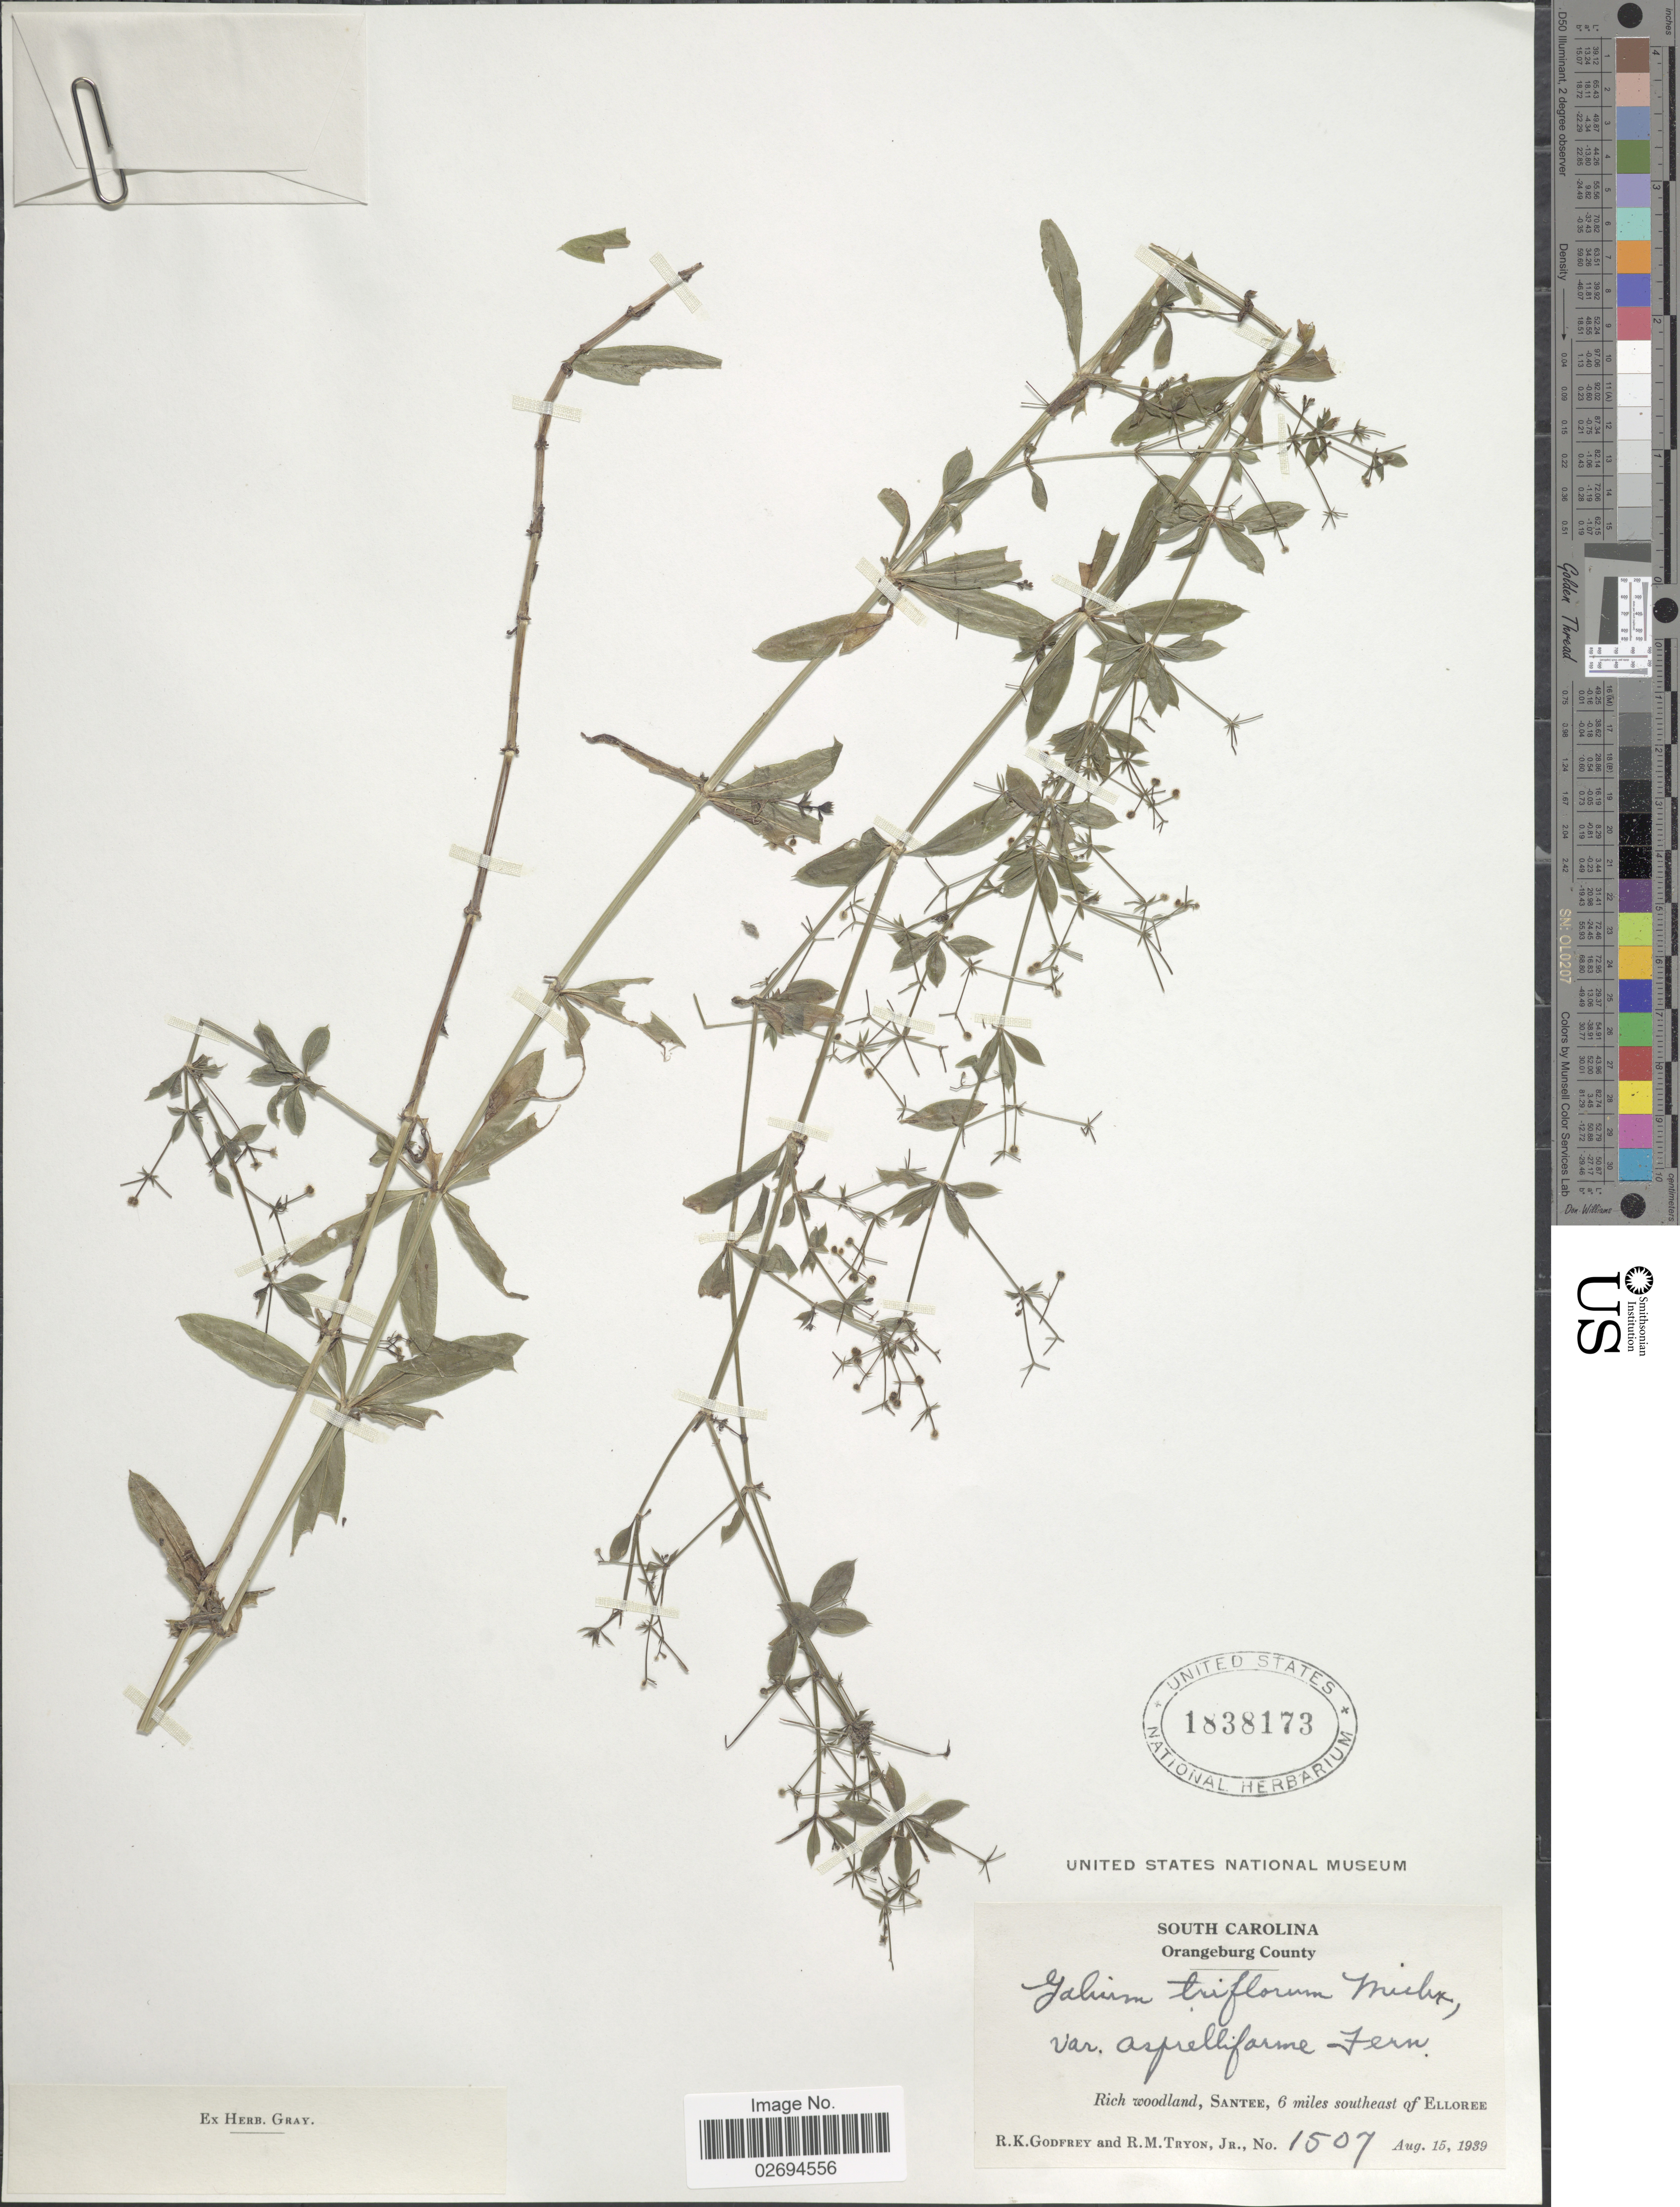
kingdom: Plantae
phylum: Tracheophyta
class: Magnoliopsida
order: Gentianales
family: Rubiaceae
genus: Galium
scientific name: Galium triflorum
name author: Michx.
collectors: R. K. Godfrey & R. M. Tryon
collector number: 1507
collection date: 1939-08-15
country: United States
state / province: South Carolina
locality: Orangeburg County. Santee, 6 miles southeast of Elloree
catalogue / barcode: US 1838173